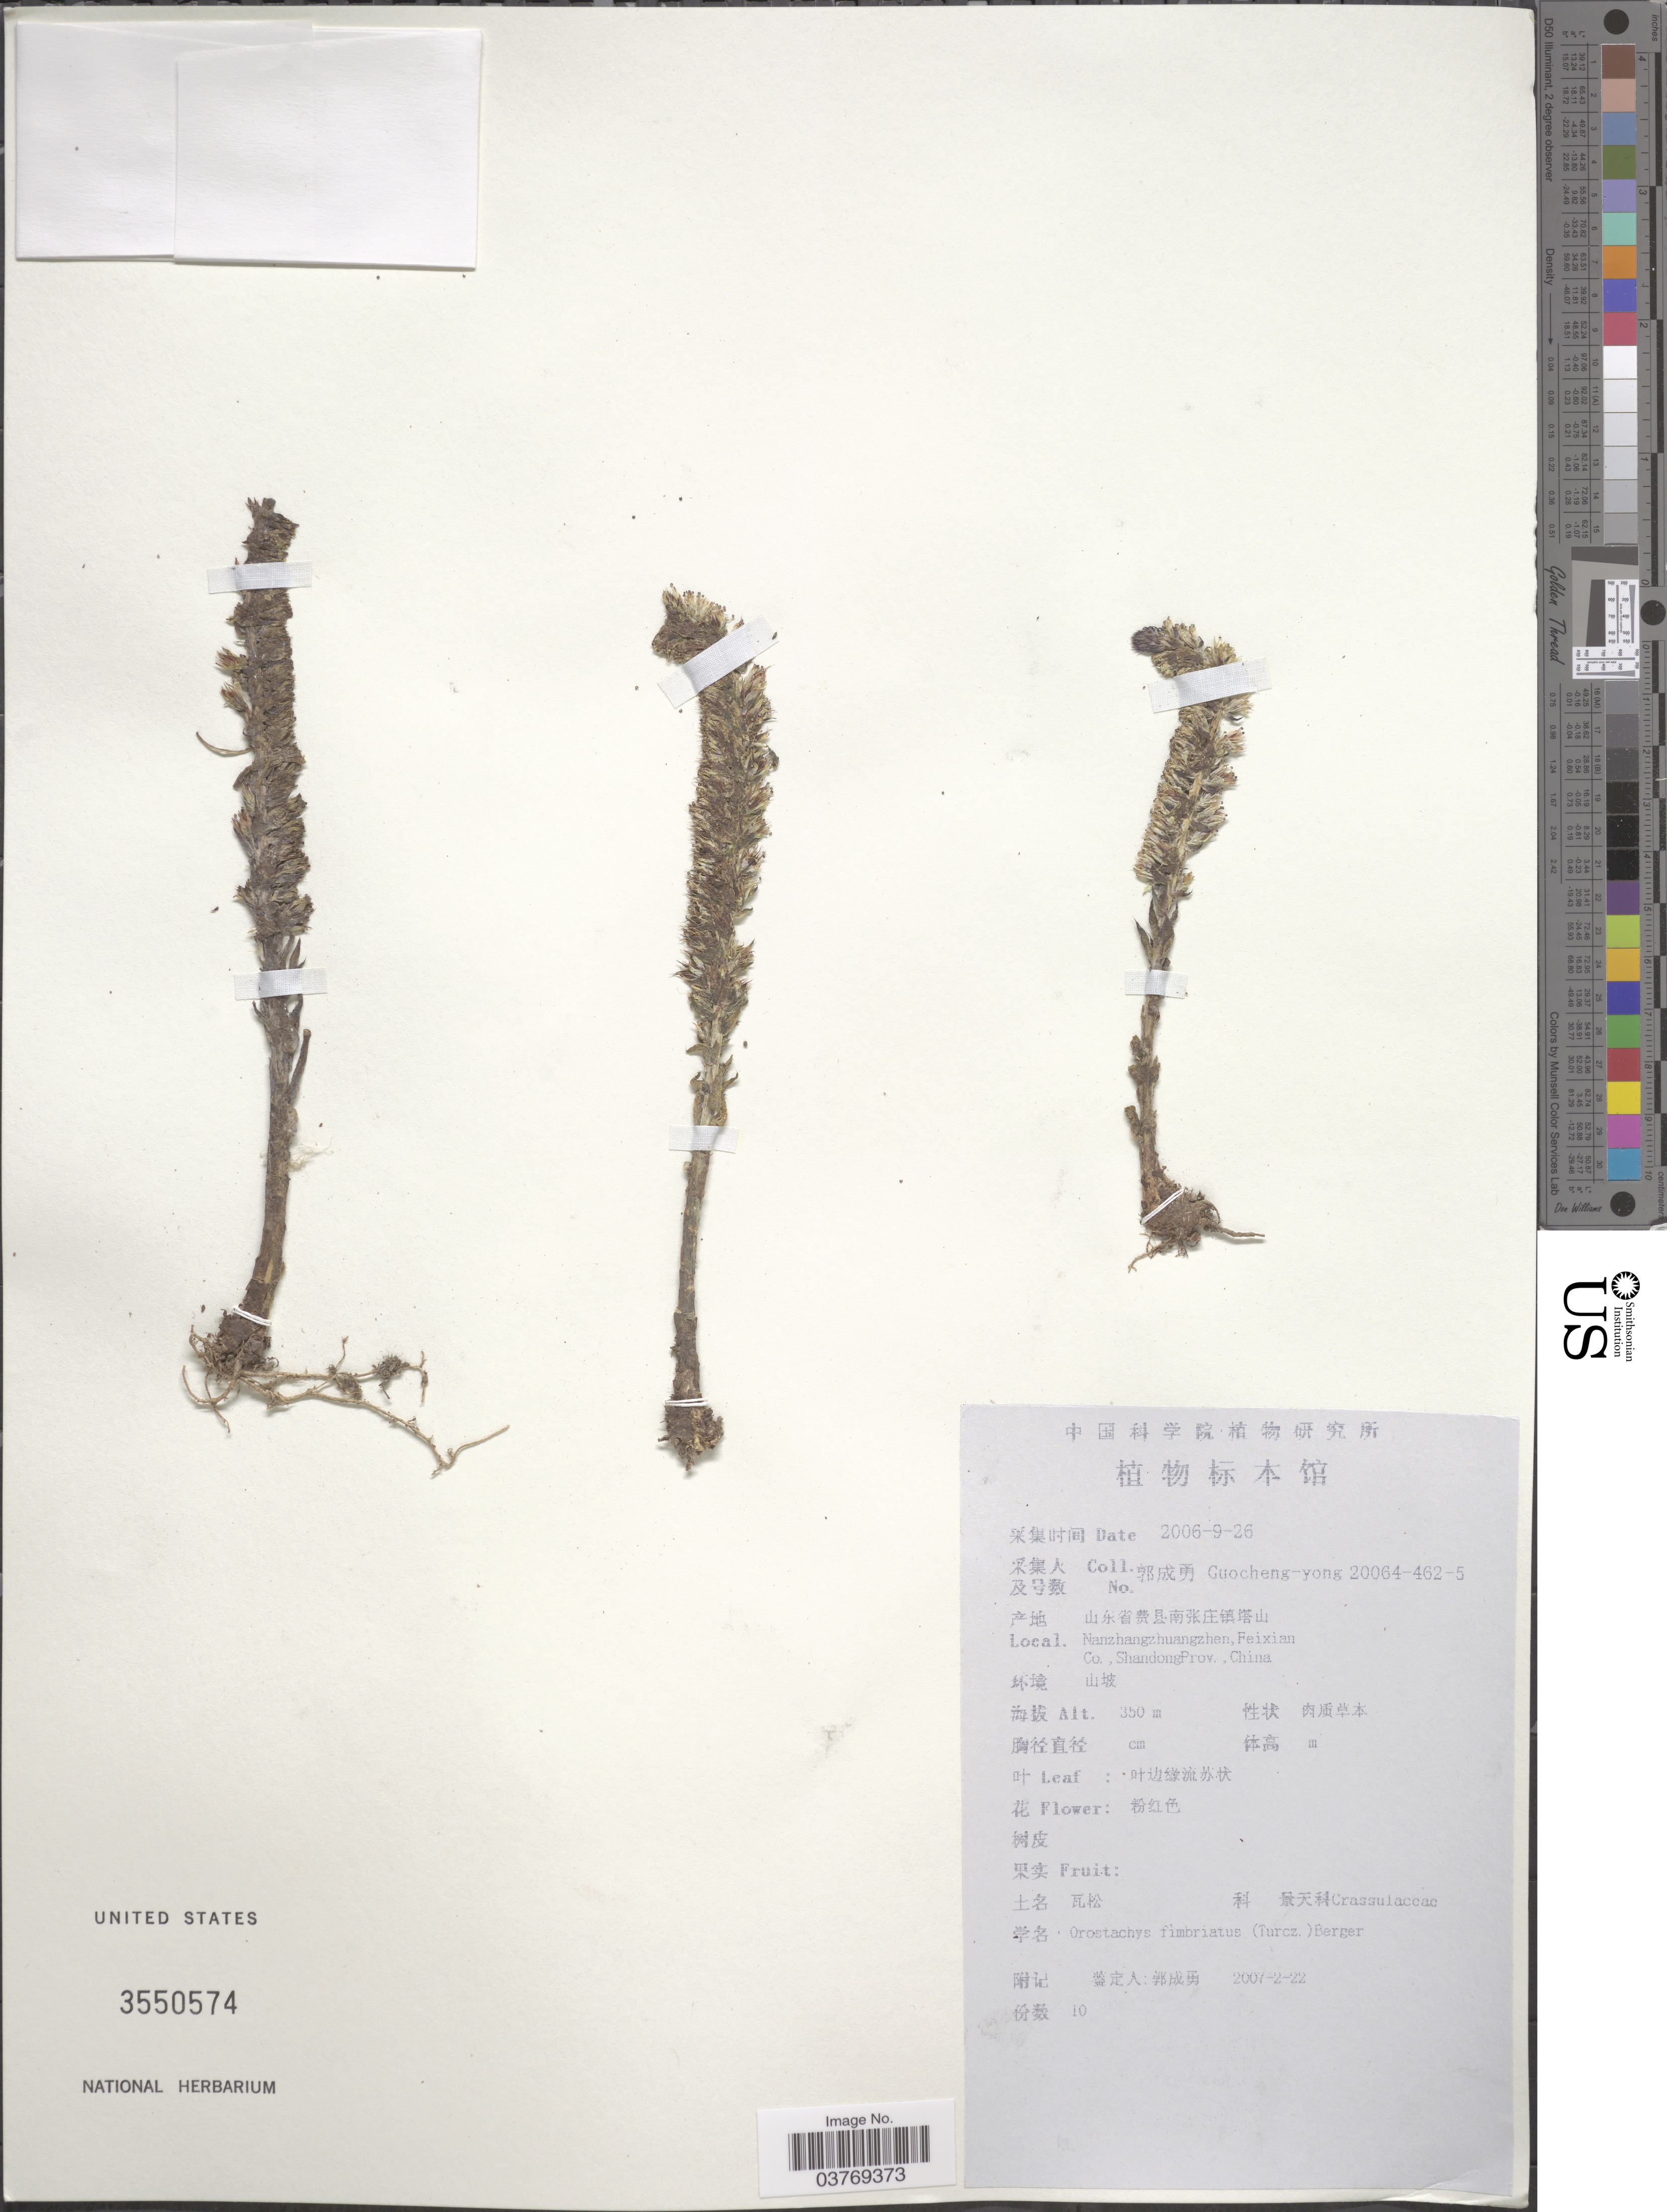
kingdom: Plantae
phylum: Tracheophyta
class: Magnoliopsida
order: Saxifragales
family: Crassulaceae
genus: Orostachys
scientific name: Orostachys fimbriata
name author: (Turcz.) A. Berger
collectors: Guo cheng-yong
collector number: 20064-462-5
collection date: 2006-09-26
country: China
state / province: Shandong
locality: Nanzhangzhuangzhen, Feixian Co.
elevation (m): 350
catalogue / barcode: US 3550574